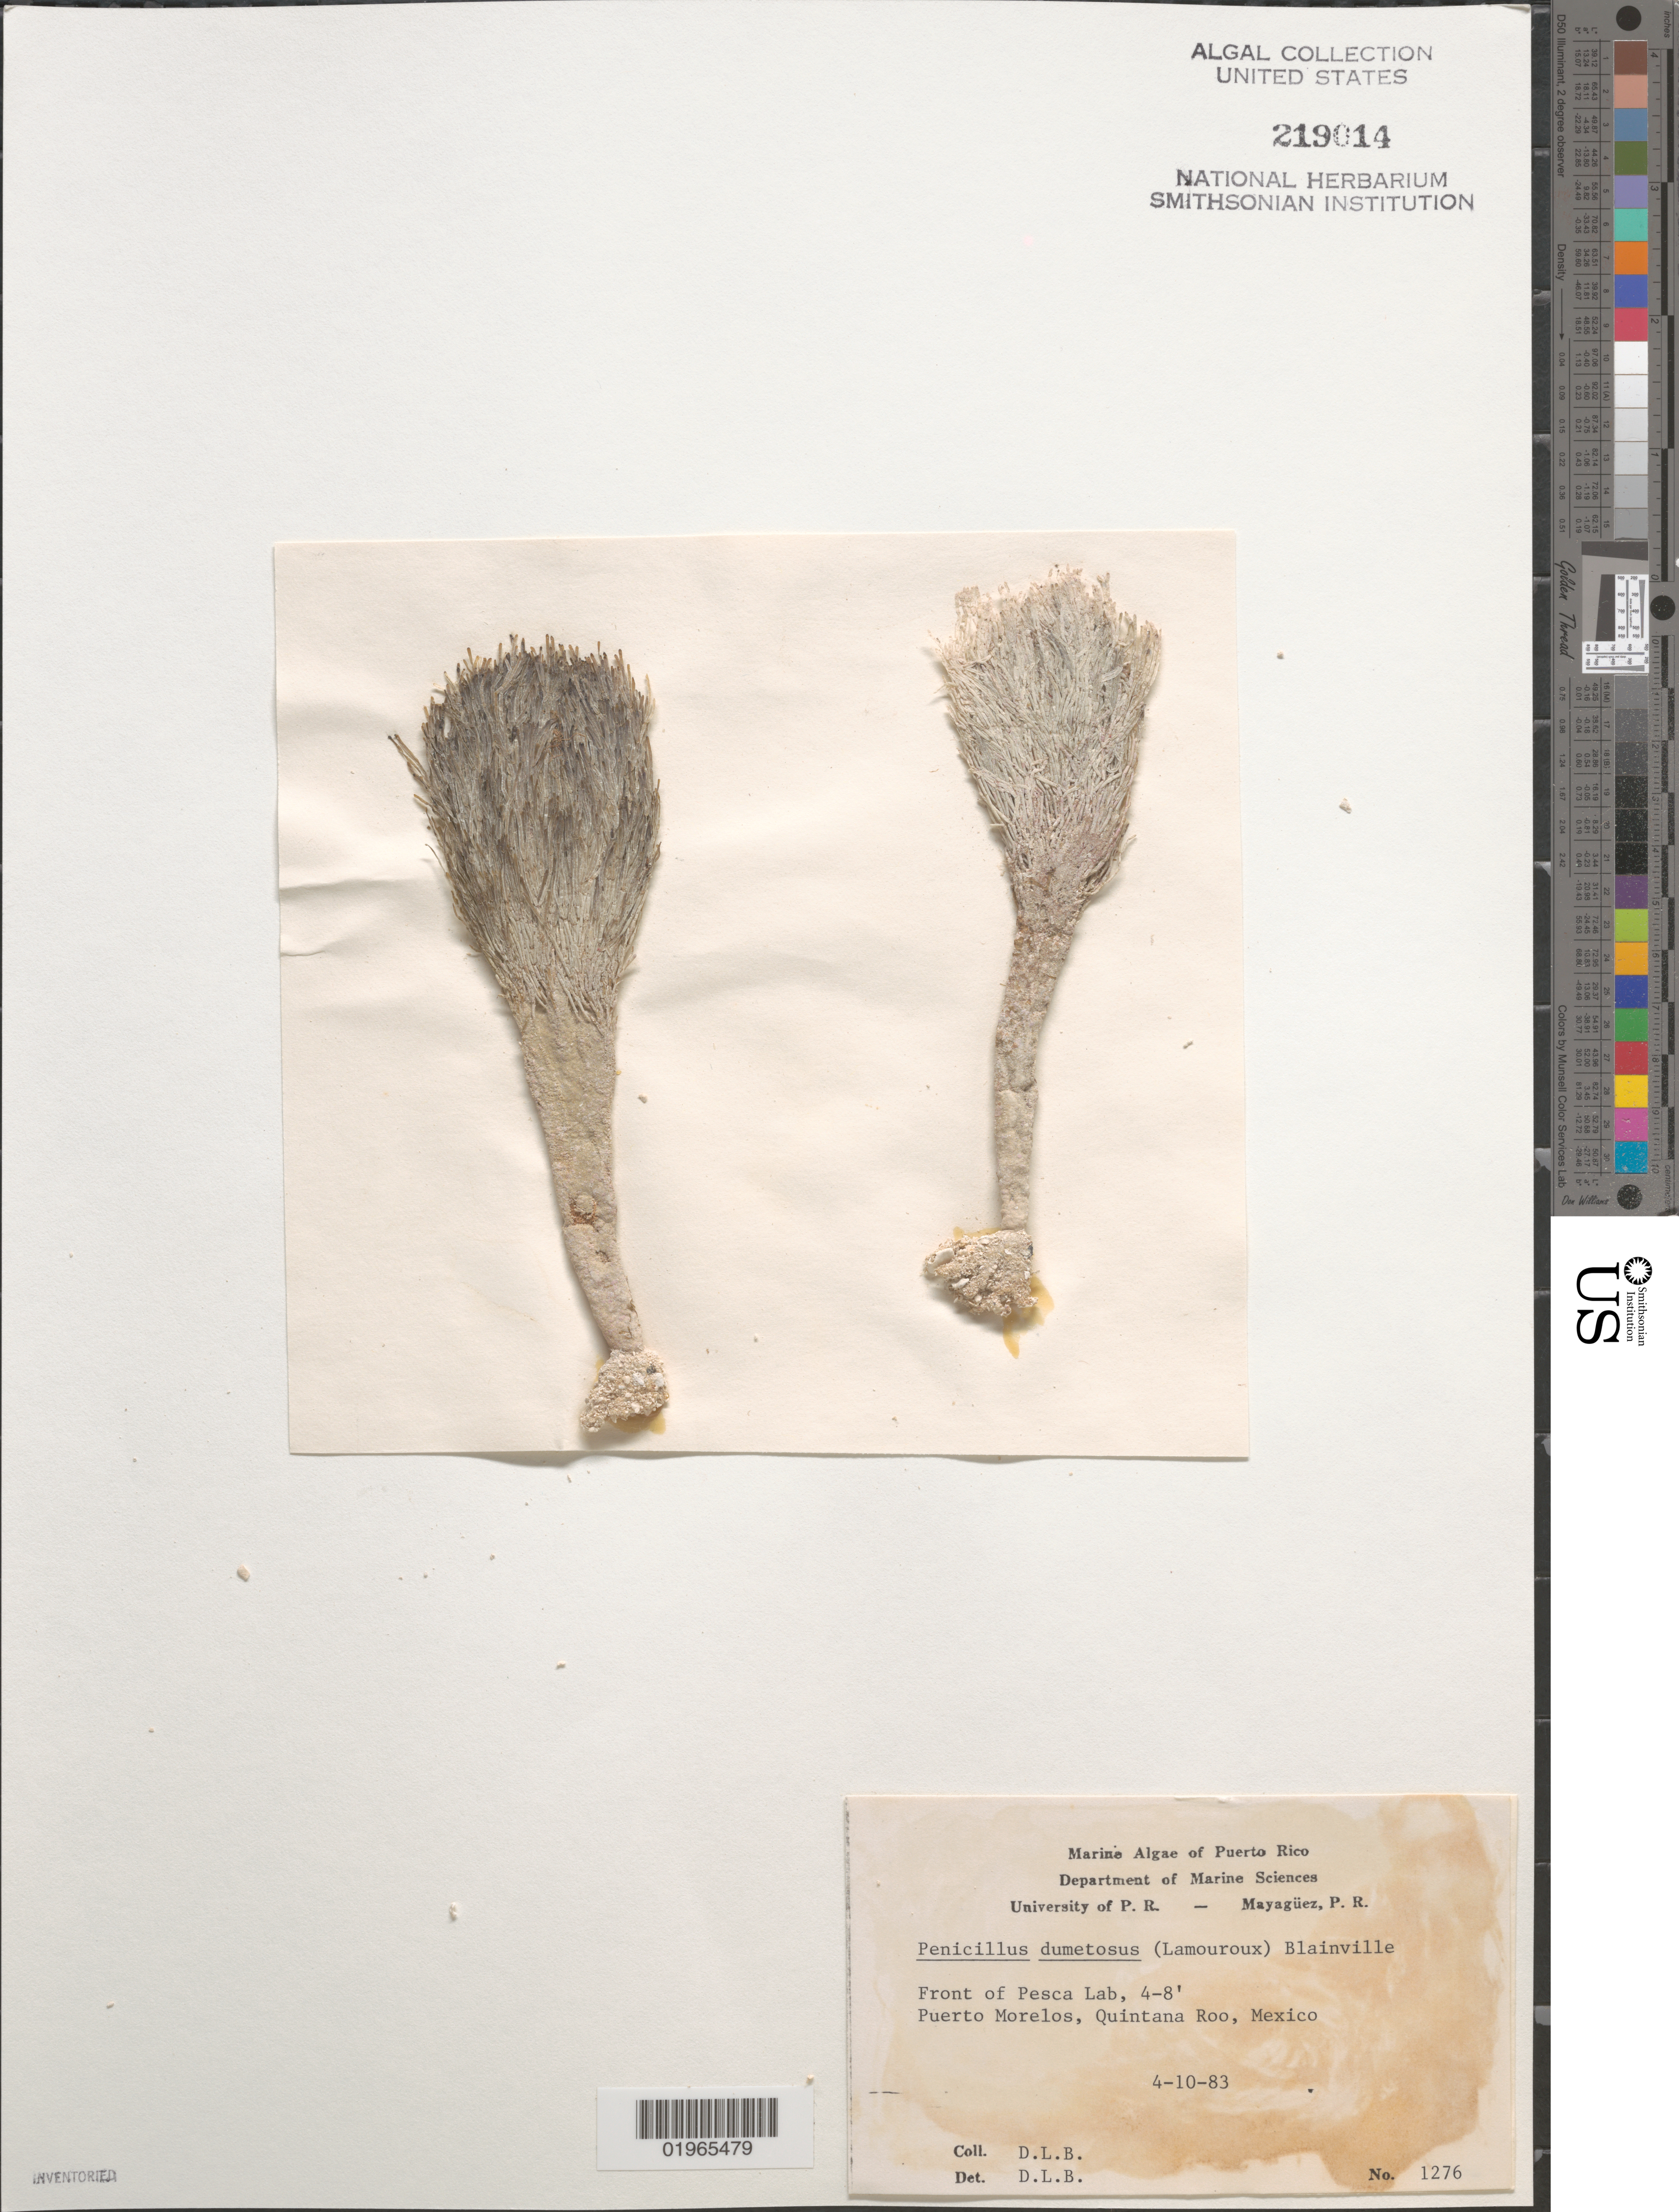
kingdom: Plantae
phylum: Chlorophyta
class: Ulvophyceae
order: Bryopsidales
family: Udoteaceae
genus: Penicillus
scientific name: Penicillus dumetosus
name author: (J.V.Lamouroux) Blainville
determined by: Ballantine, D. L.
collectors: D.L. Ballantine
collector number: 1276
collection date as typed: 10 Apr 1983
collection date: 1983-04-10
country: Mexico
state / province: Quintana Roo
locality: Puerto Morelos, front of Pesca Laboratory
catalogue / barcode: US 219014